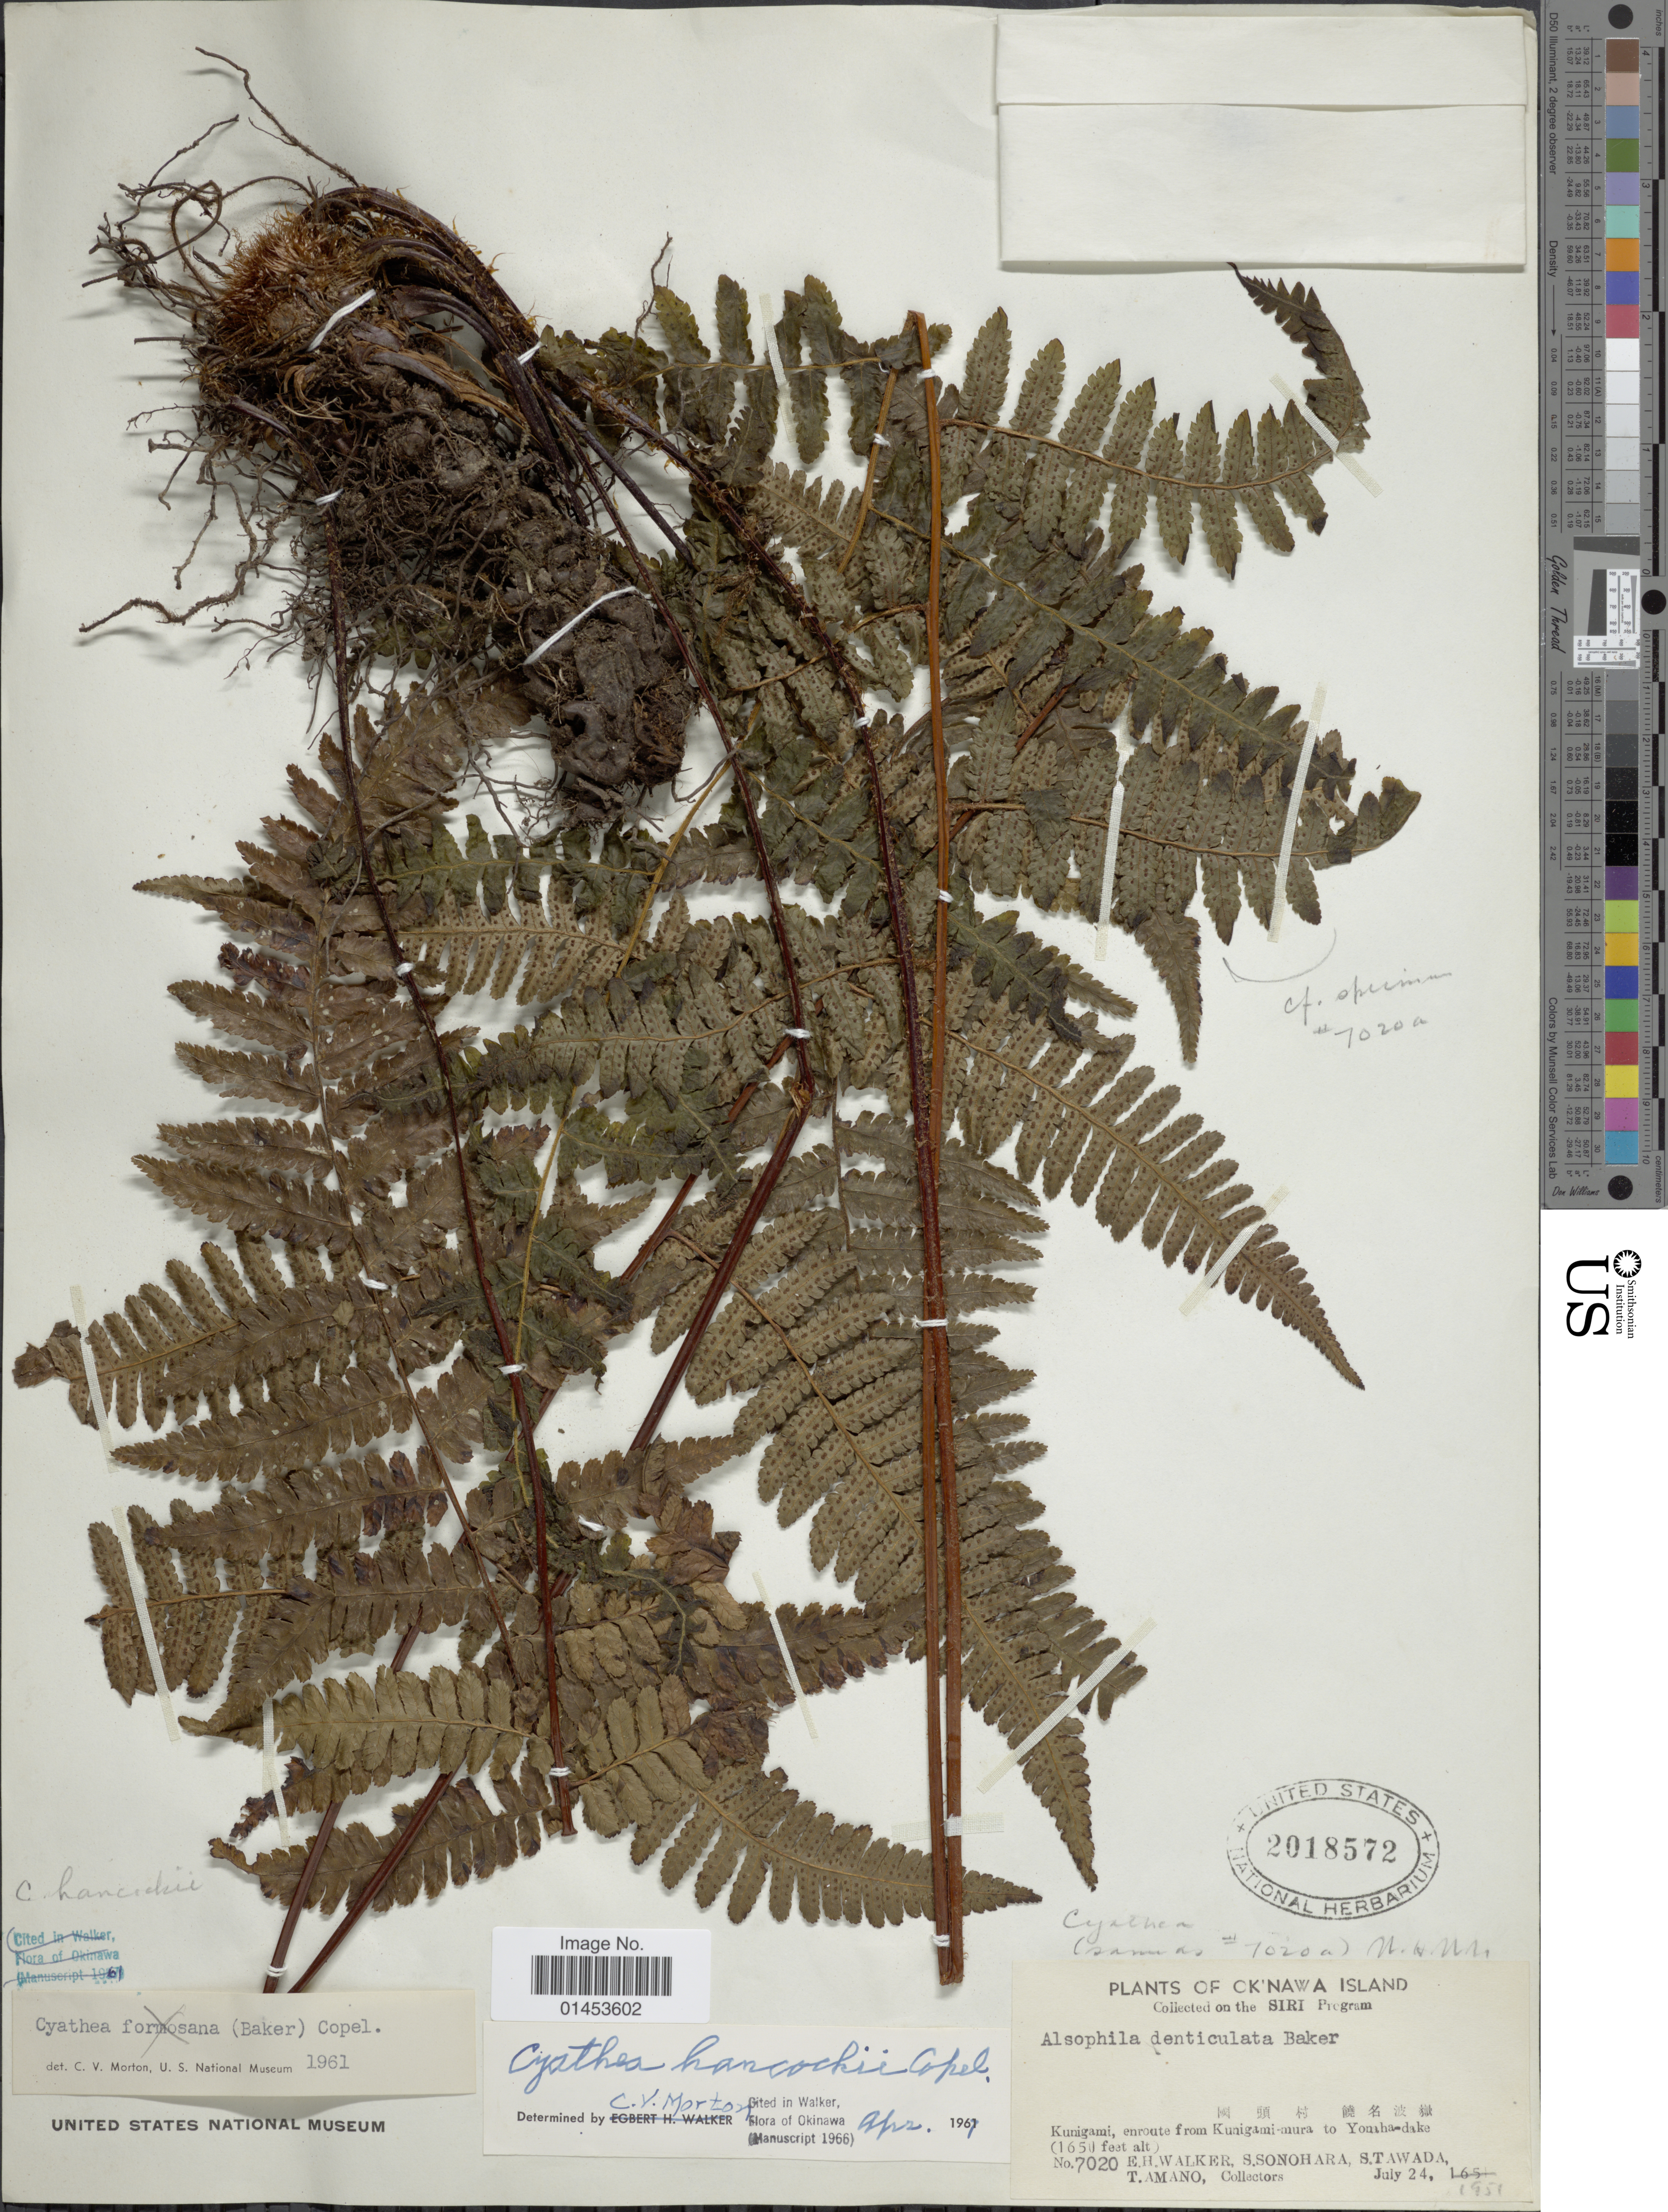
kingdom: Plantae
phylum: Tracheophyta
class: Polypodiopsida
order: Cyatheales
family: Cyatheaceae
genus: Cyathea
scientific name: Cyathea hancockii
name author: Copel.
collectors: E. H. Walker, S. Sonohara, S. Tawada & T. Amano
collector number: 7020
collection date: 1951-07-24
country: Japan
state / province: Okinawa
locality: Okinawa Island, Kunigami enroute from Kunigami-mura to Yomba-dake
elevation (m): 503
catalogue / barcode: US 2018572